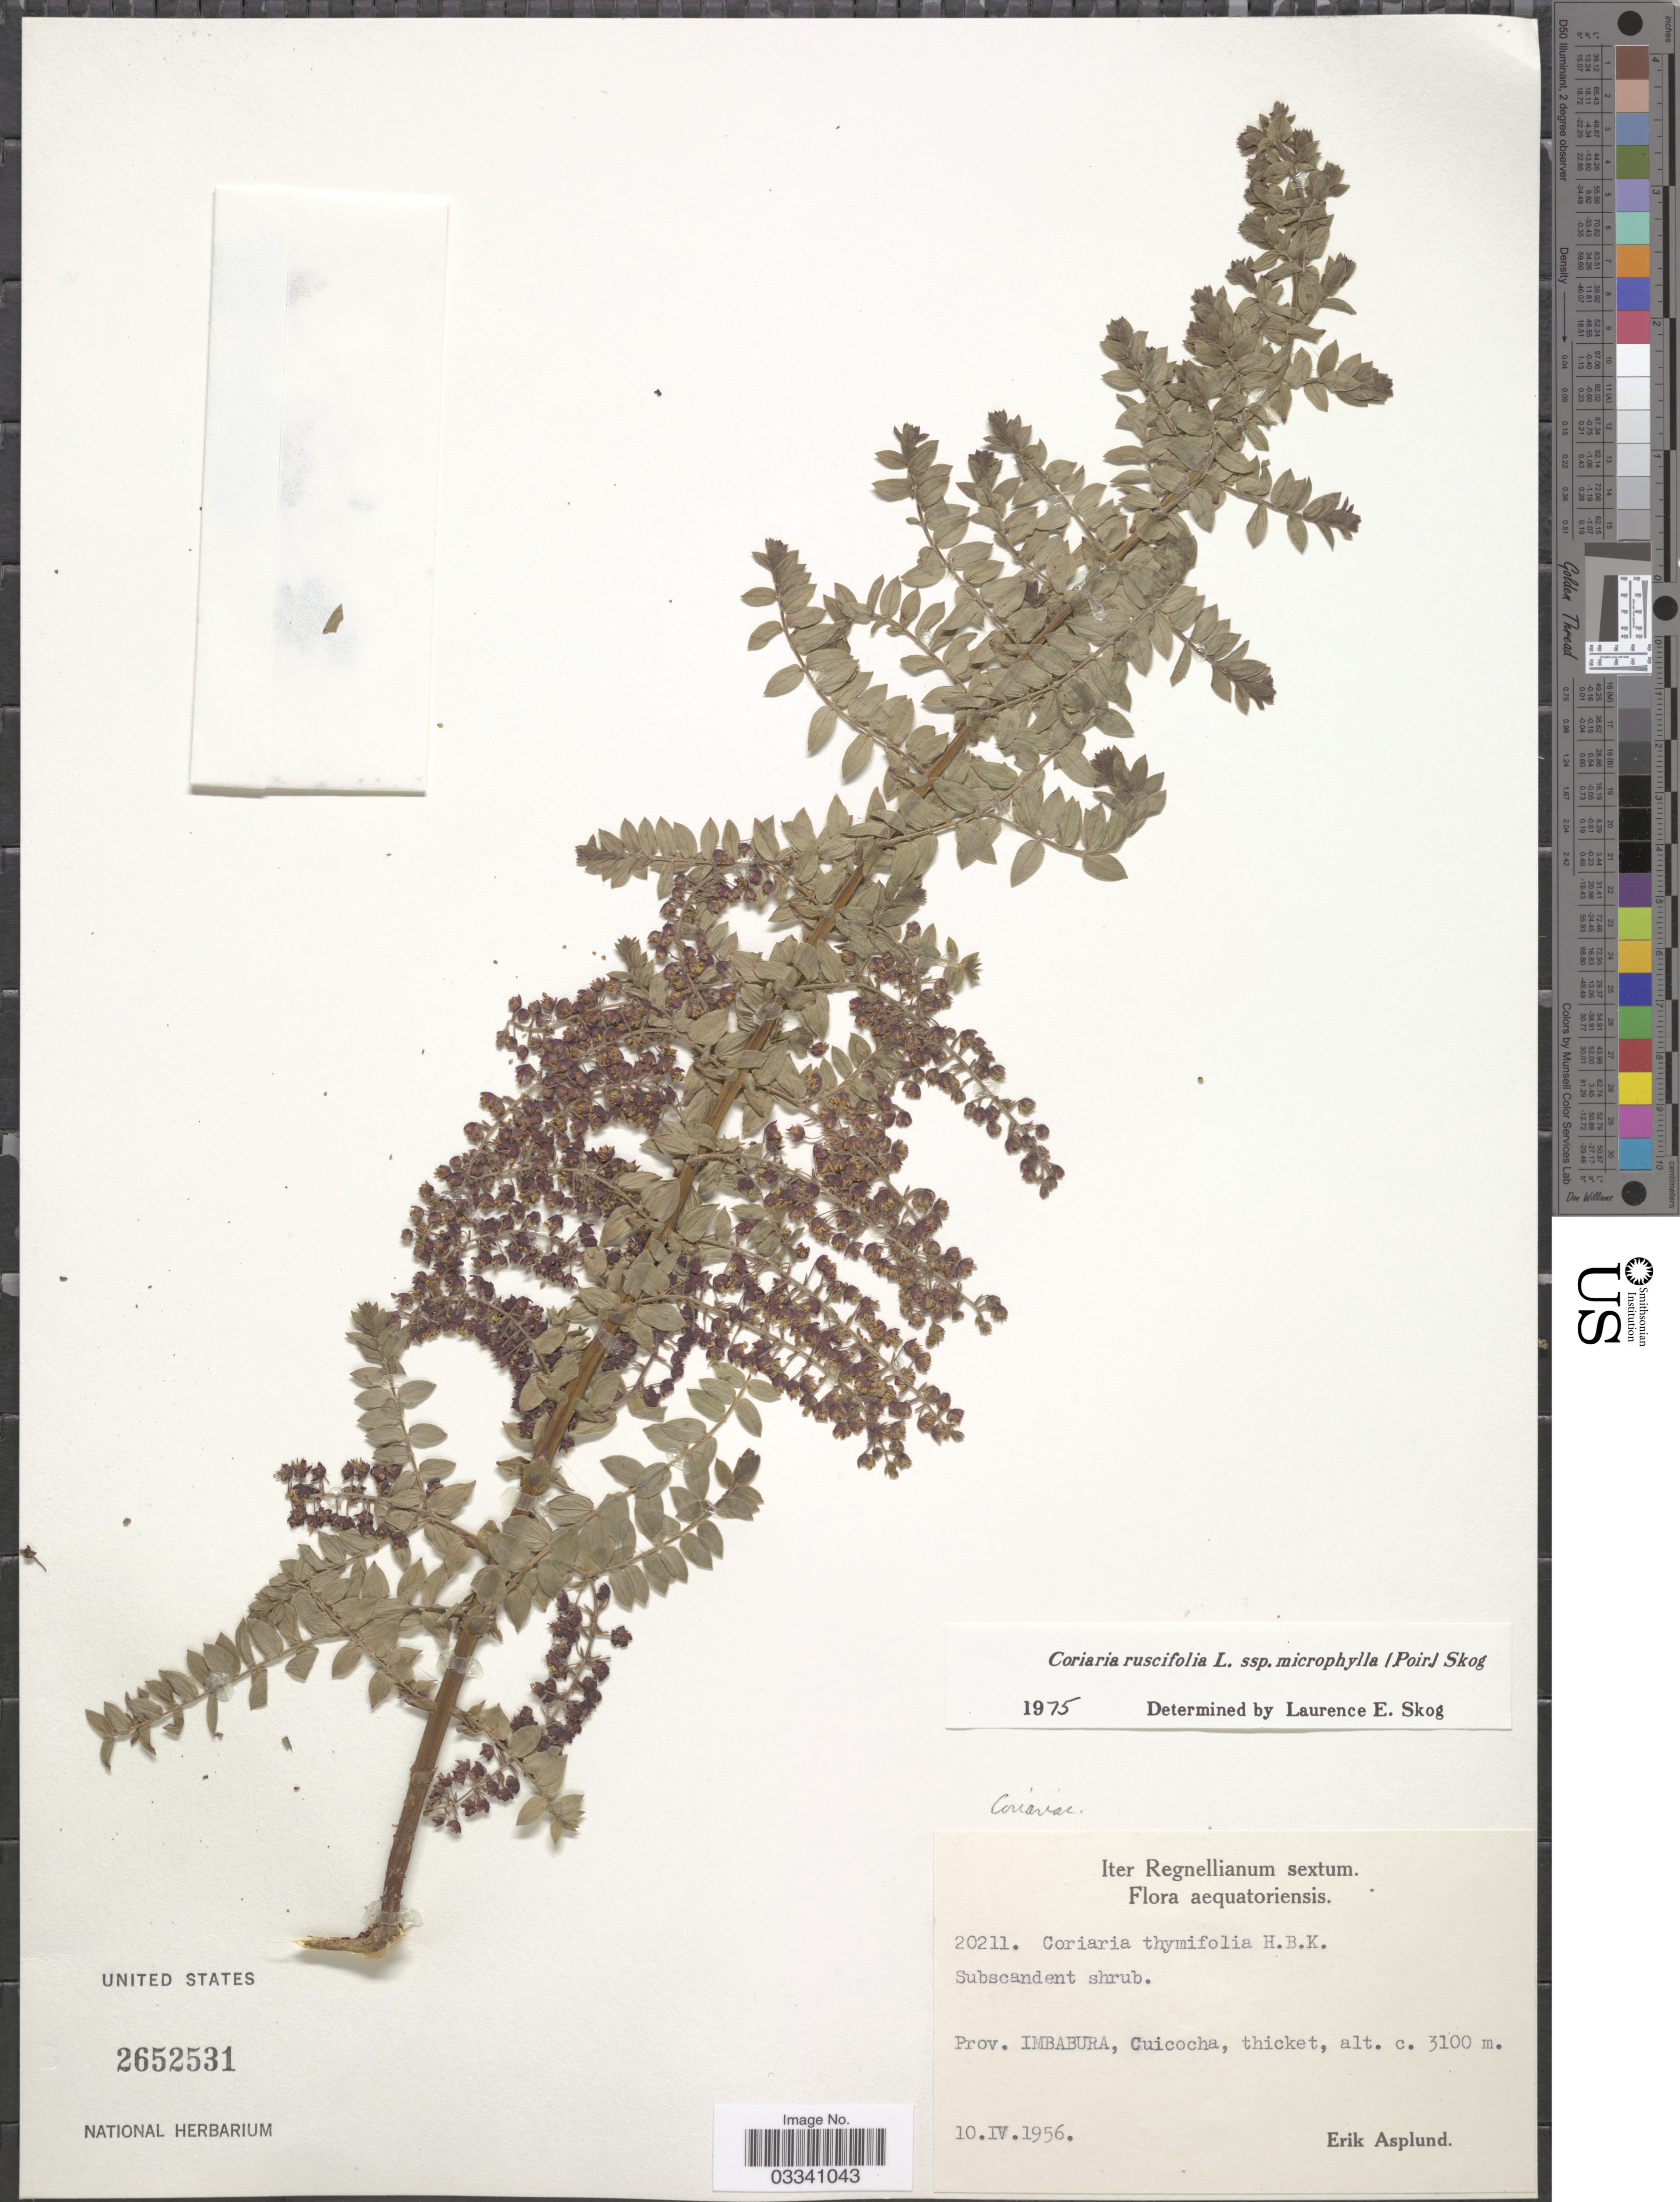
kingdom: Plantae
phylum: Tracheophyta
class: Magnoliopsida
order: Cucurbitales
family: Coriariaceae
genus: Coriaria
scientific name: Coriaria ruscifolia subsp. microphylla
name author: (Poir.) L.E. Skog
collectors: E. Asplund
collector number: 20211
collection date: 1956-04-10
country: Ecuador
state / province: Imbabura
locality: Aequatoriensis, Cuicocha.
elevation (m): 3100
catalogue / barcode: US 2652531